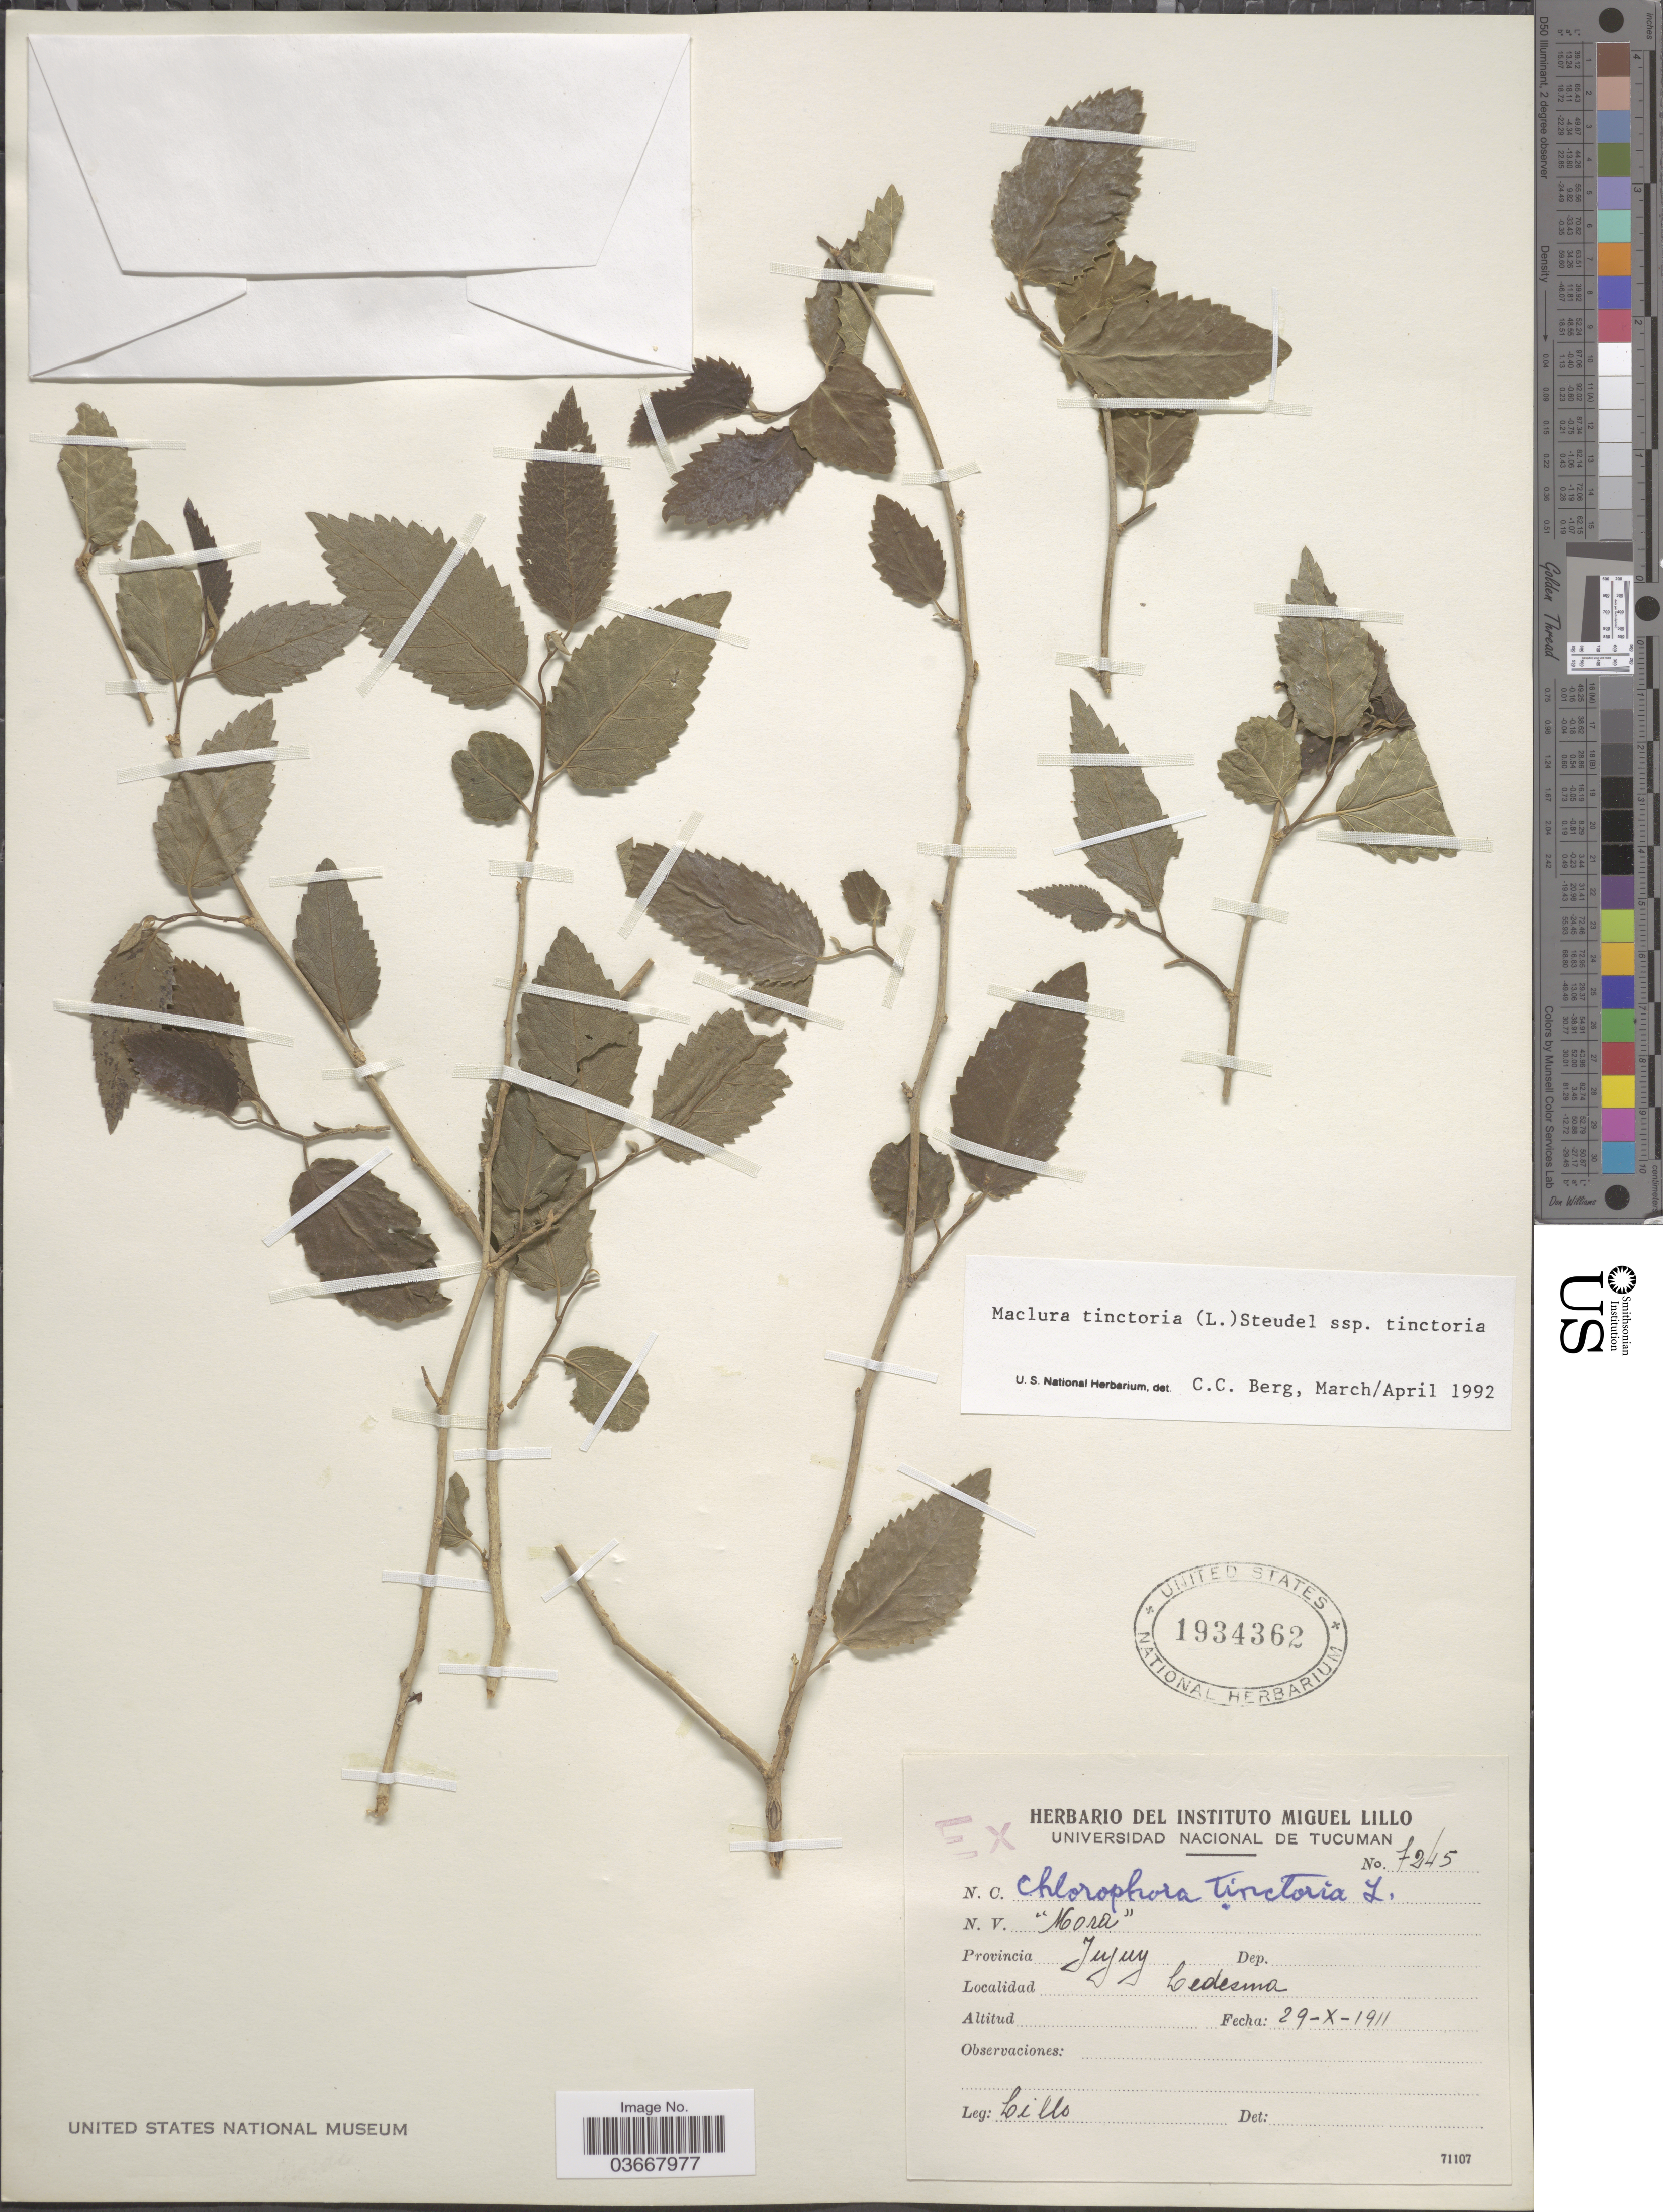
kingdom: Plantae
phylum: Tracheophyta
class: Magnoliopsida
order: Rosales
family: Moraceae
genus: Maclura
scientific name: Maclura tinctoria subsp. tinctoria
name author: (L.) D. Don ex Steud.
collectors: -. Lillo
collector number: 7245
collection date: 1911-10-29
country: Argentina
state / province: Jujuy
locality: Ledesma.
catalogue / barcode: US 1934362